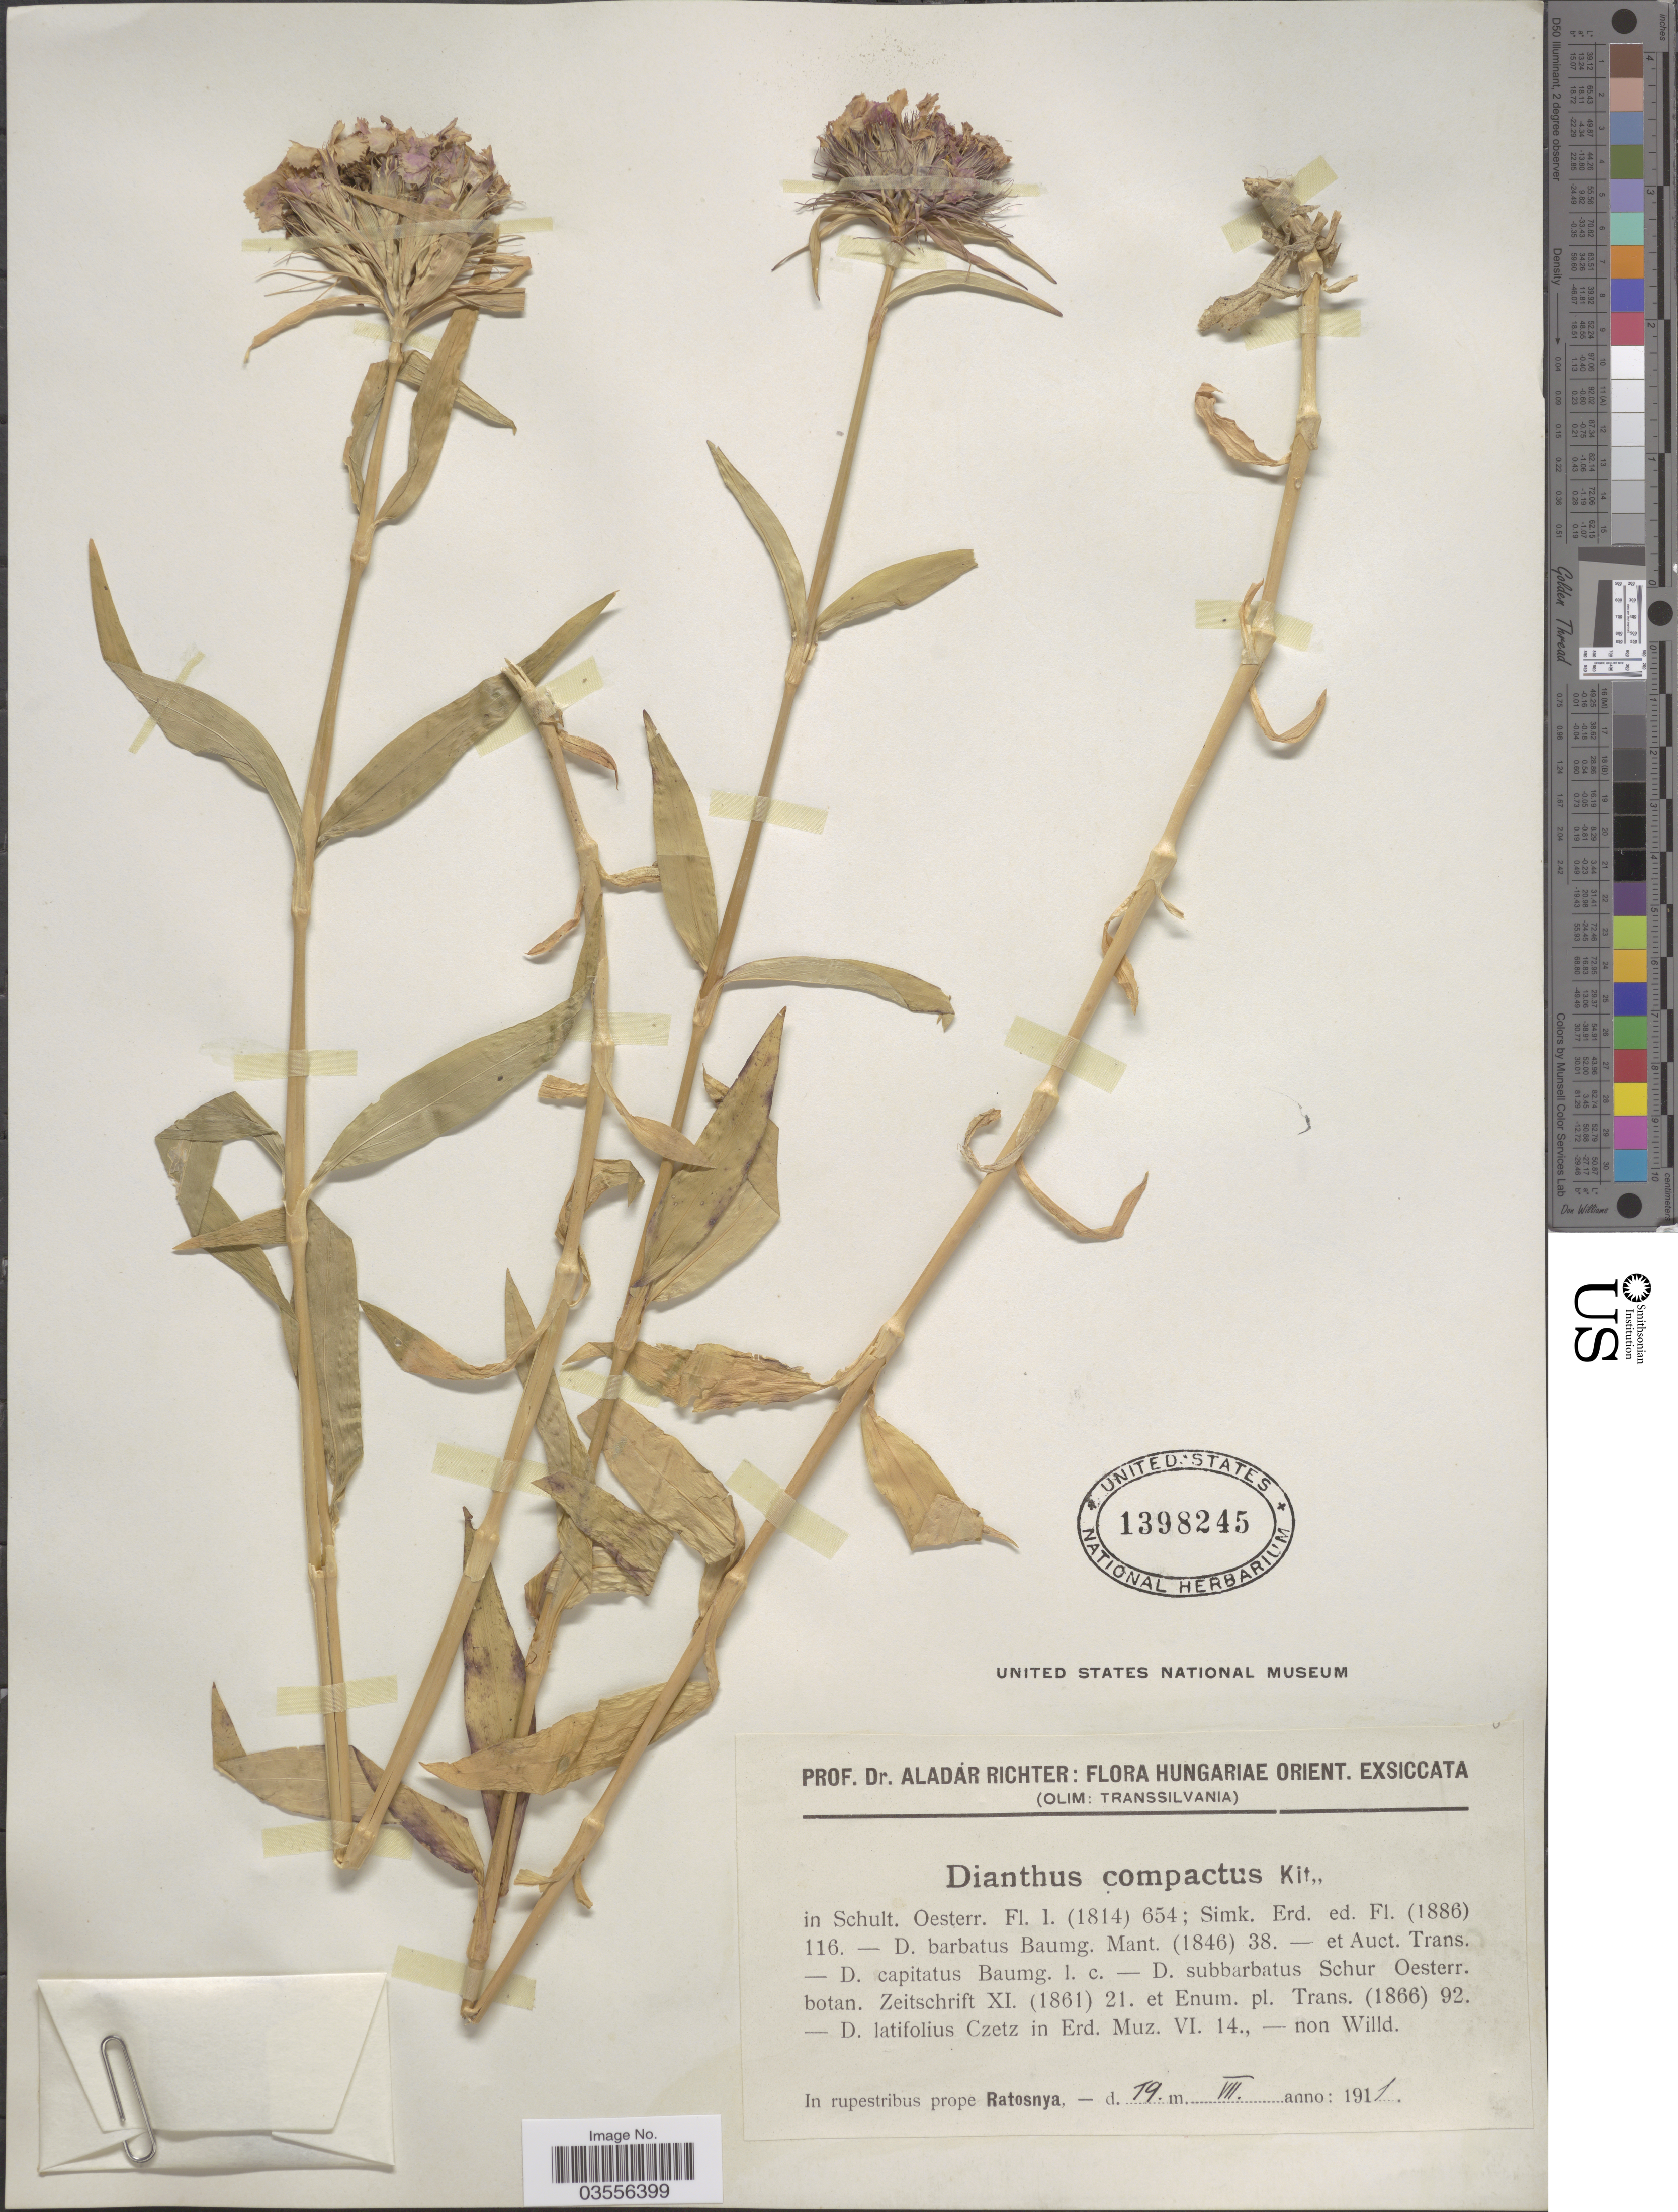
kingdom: Plantae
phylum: Tracheophyta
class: Magnoliopsida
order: Caryophyllales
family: Caryophyllaceae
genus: Dianthus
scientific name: Dianthus compactus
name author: Kit.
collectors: A. Richter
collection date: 1911-07-19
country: Romania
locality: Hungariae Orient. (Olim: Transsilvania). In rupestribus prope Ratosnya.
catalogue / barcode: US 1398245